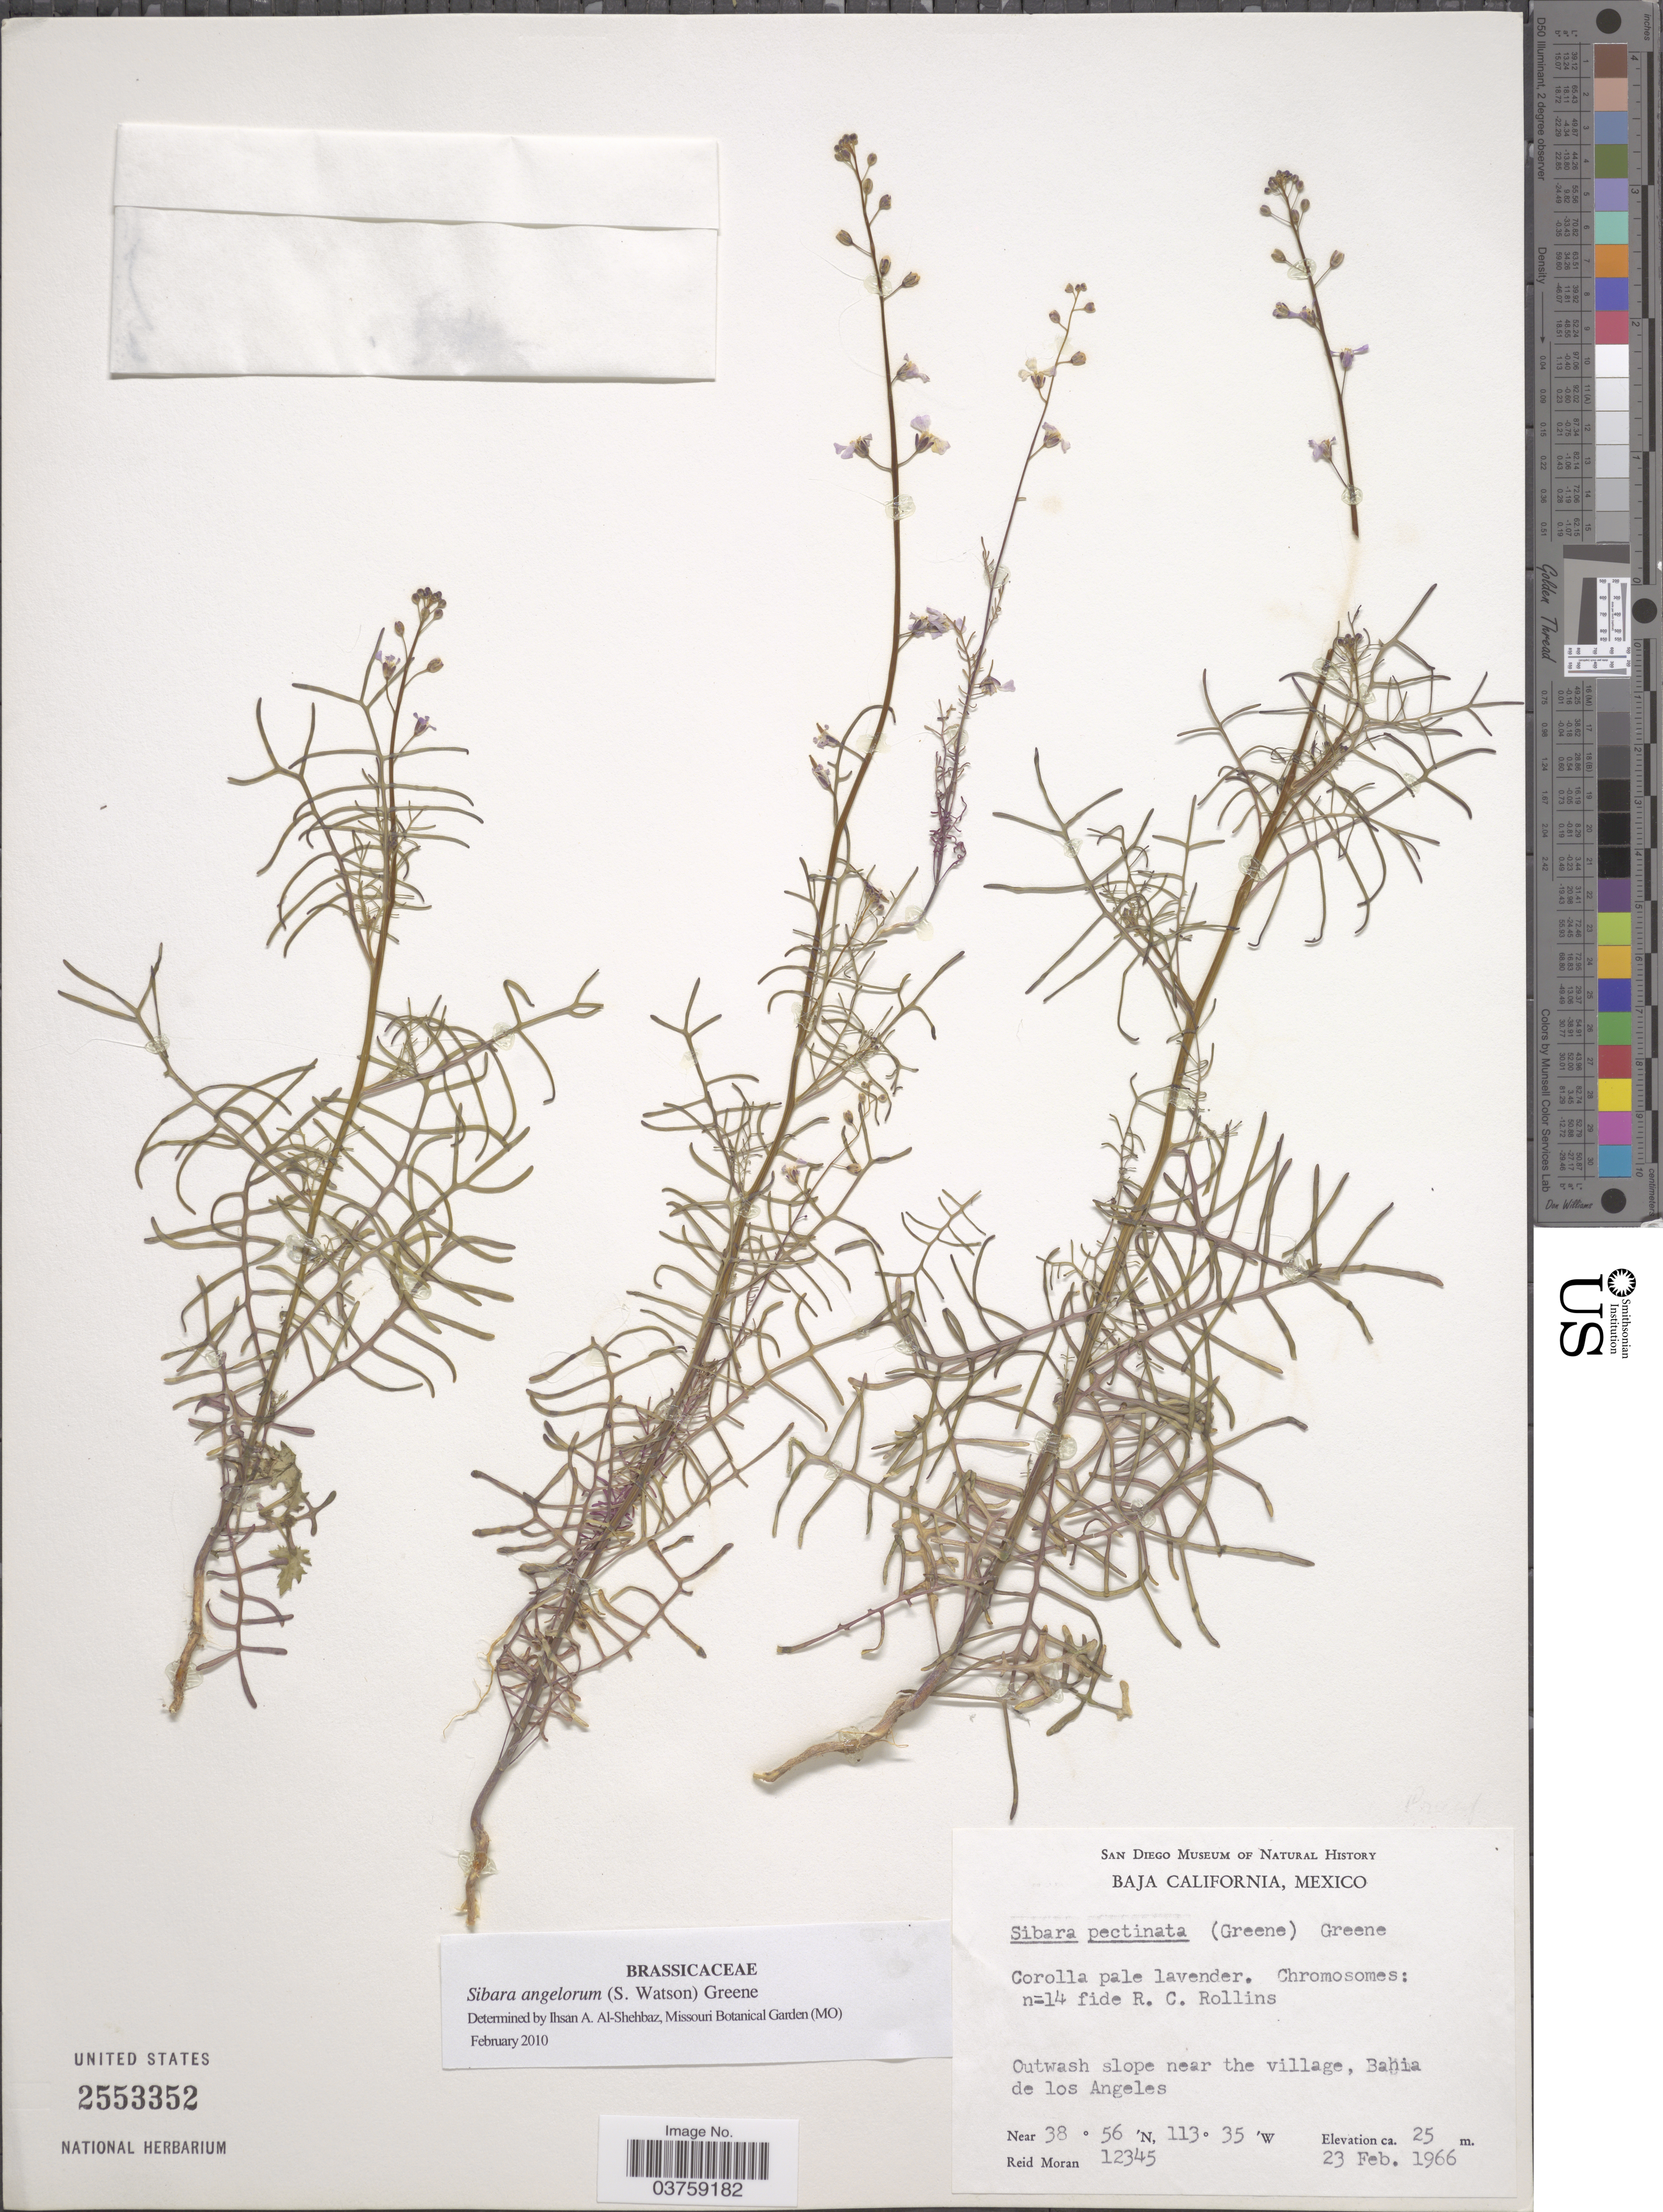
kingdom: Plantae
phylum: Tracheophyta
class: Magnoliopsida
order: Brassicales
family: Brassicaceae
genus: Sibara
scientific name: Sibara angelorum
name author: (S. Watson) Greene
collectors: R. Moran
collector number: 12345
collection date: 1966-02-23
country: Mexico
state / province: Baja California Norte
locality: Outwash slope near the village, Bahia de los Angeles.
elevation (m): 25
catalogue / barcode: US 2553352